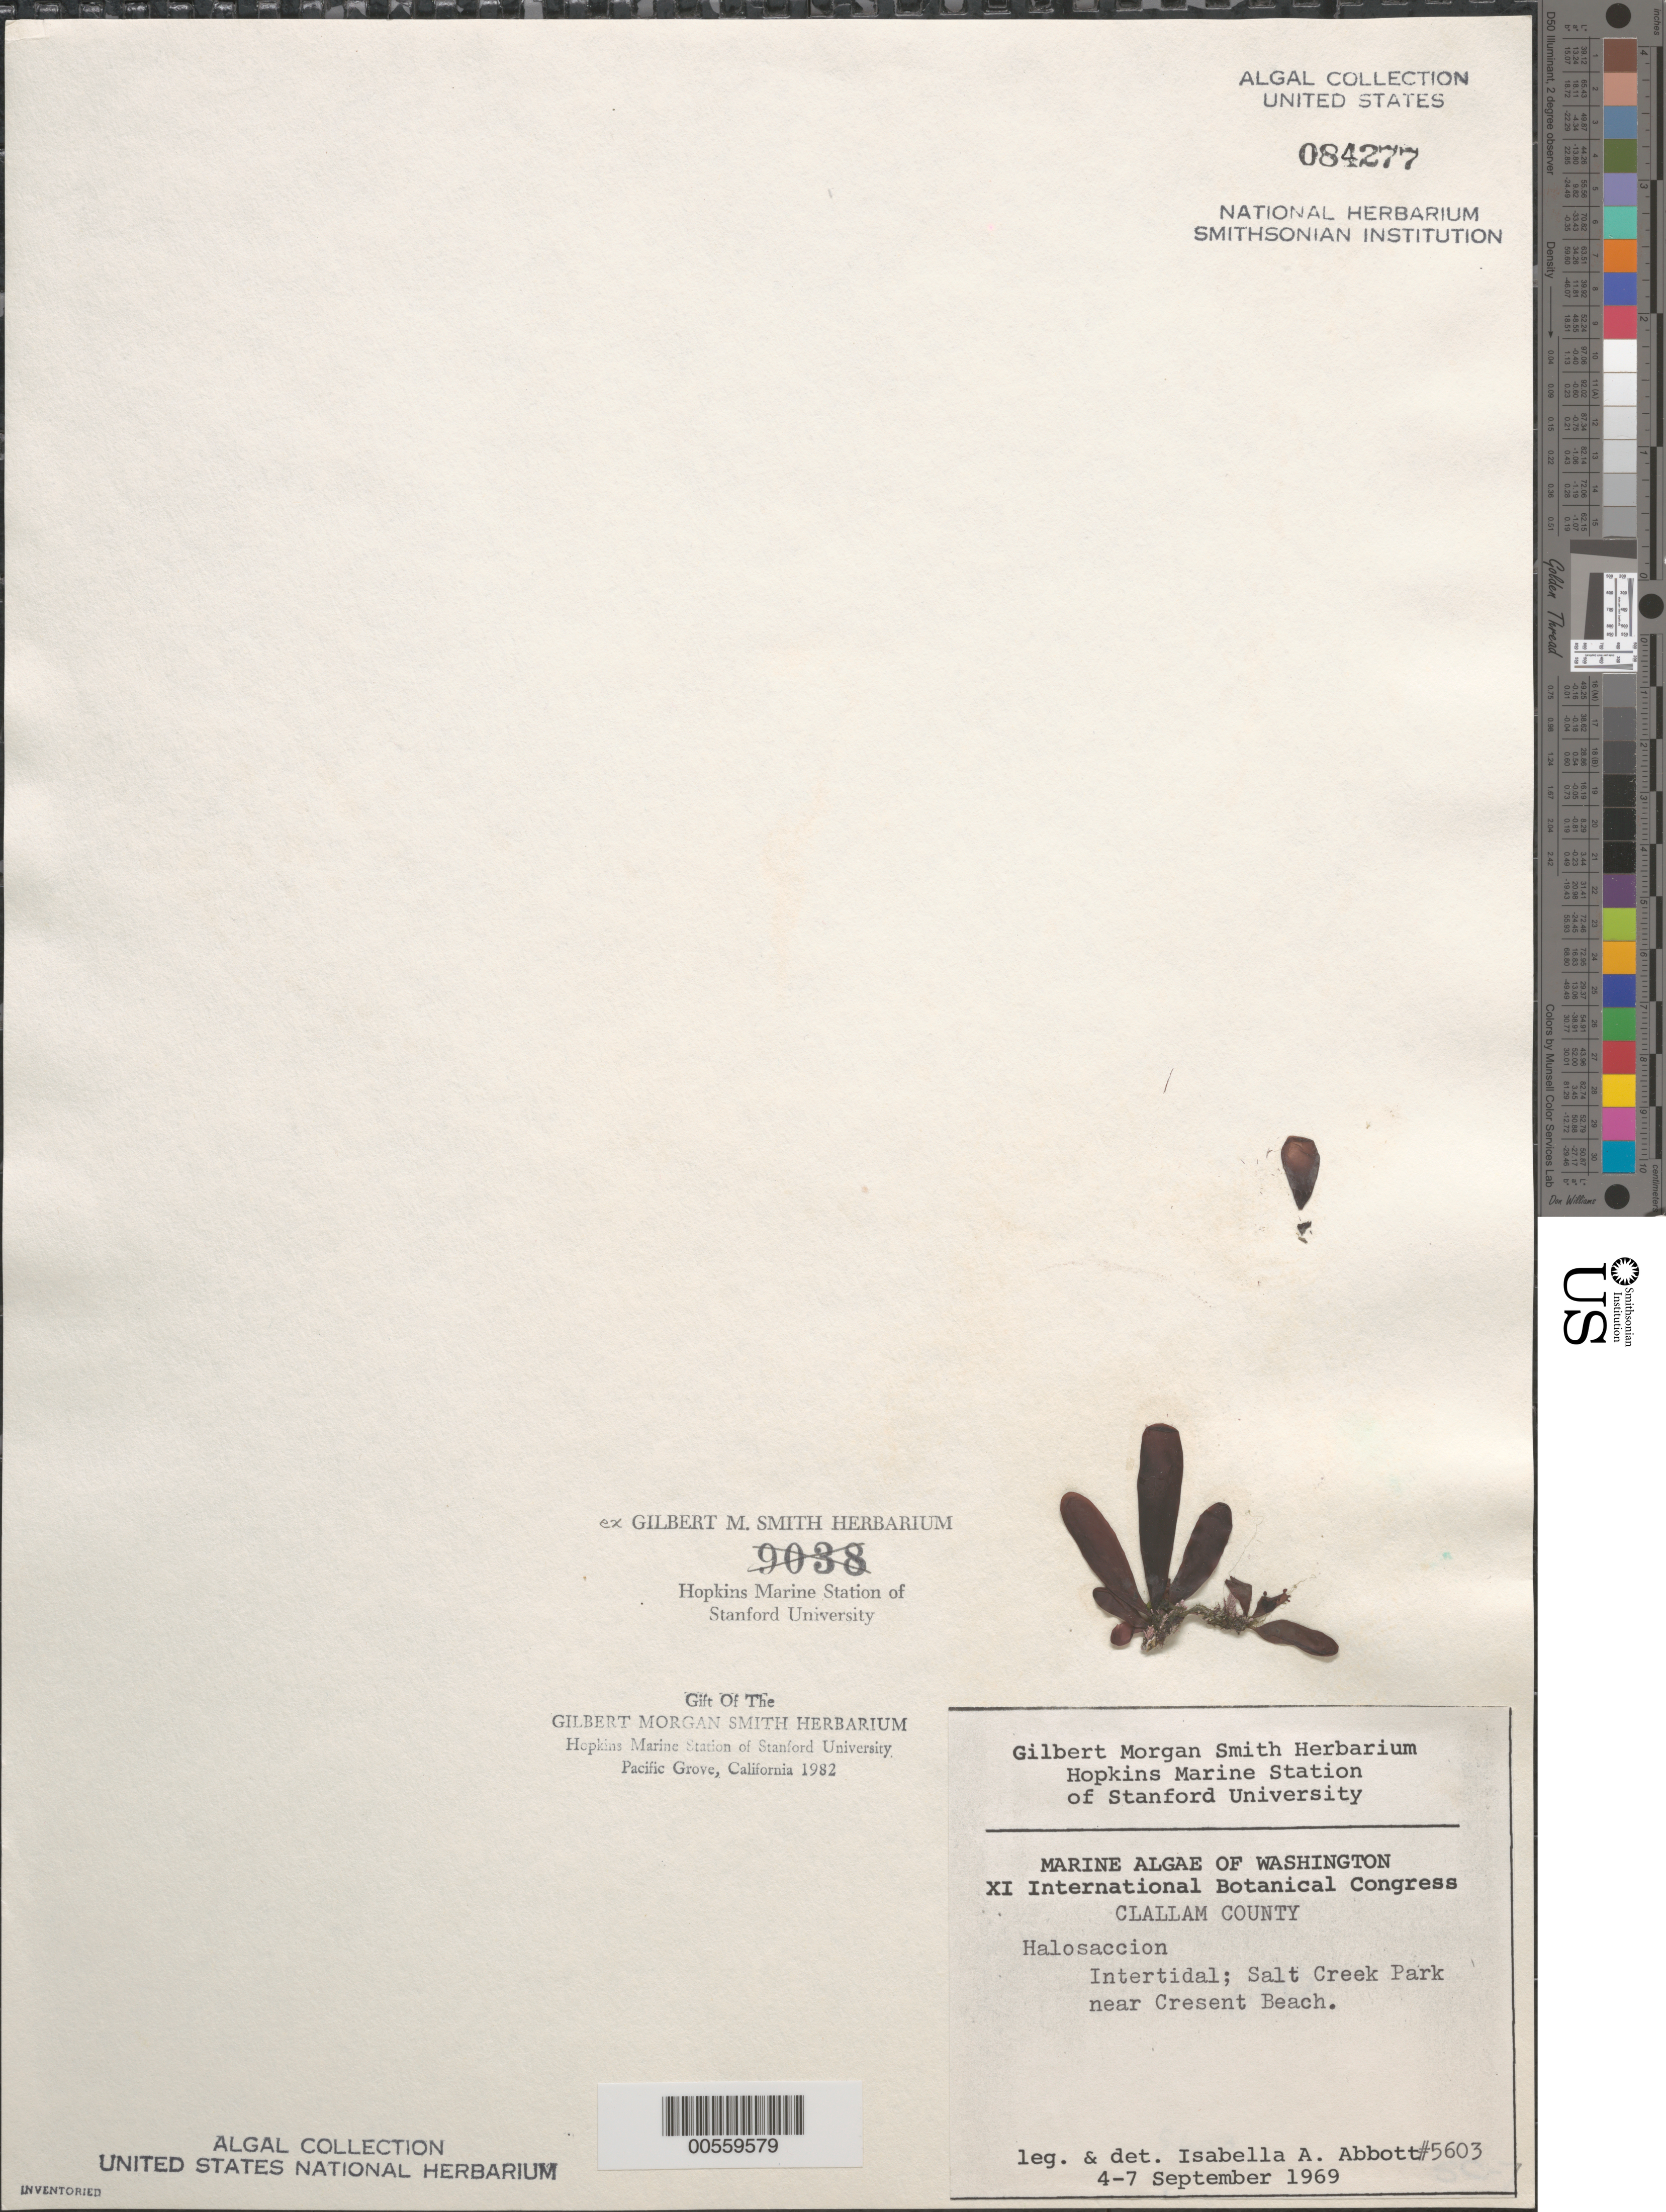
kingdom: Plantae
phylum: Rhodophyta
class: Florideophyceae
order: Palmariales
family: Palmariaceae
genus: Halosaccion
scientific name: Halosaccion sp.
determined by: Abbott, Isabella A.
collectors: I. A. Abbott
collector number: IAA 5603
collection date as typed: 04 Sep 1969 TO 07 Sep 1969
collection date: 1969-09-04/1969-09-07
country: United States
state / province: Washington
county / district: Clallam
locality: Salt Creek Park near Crescent Beach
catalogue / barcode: US 84277